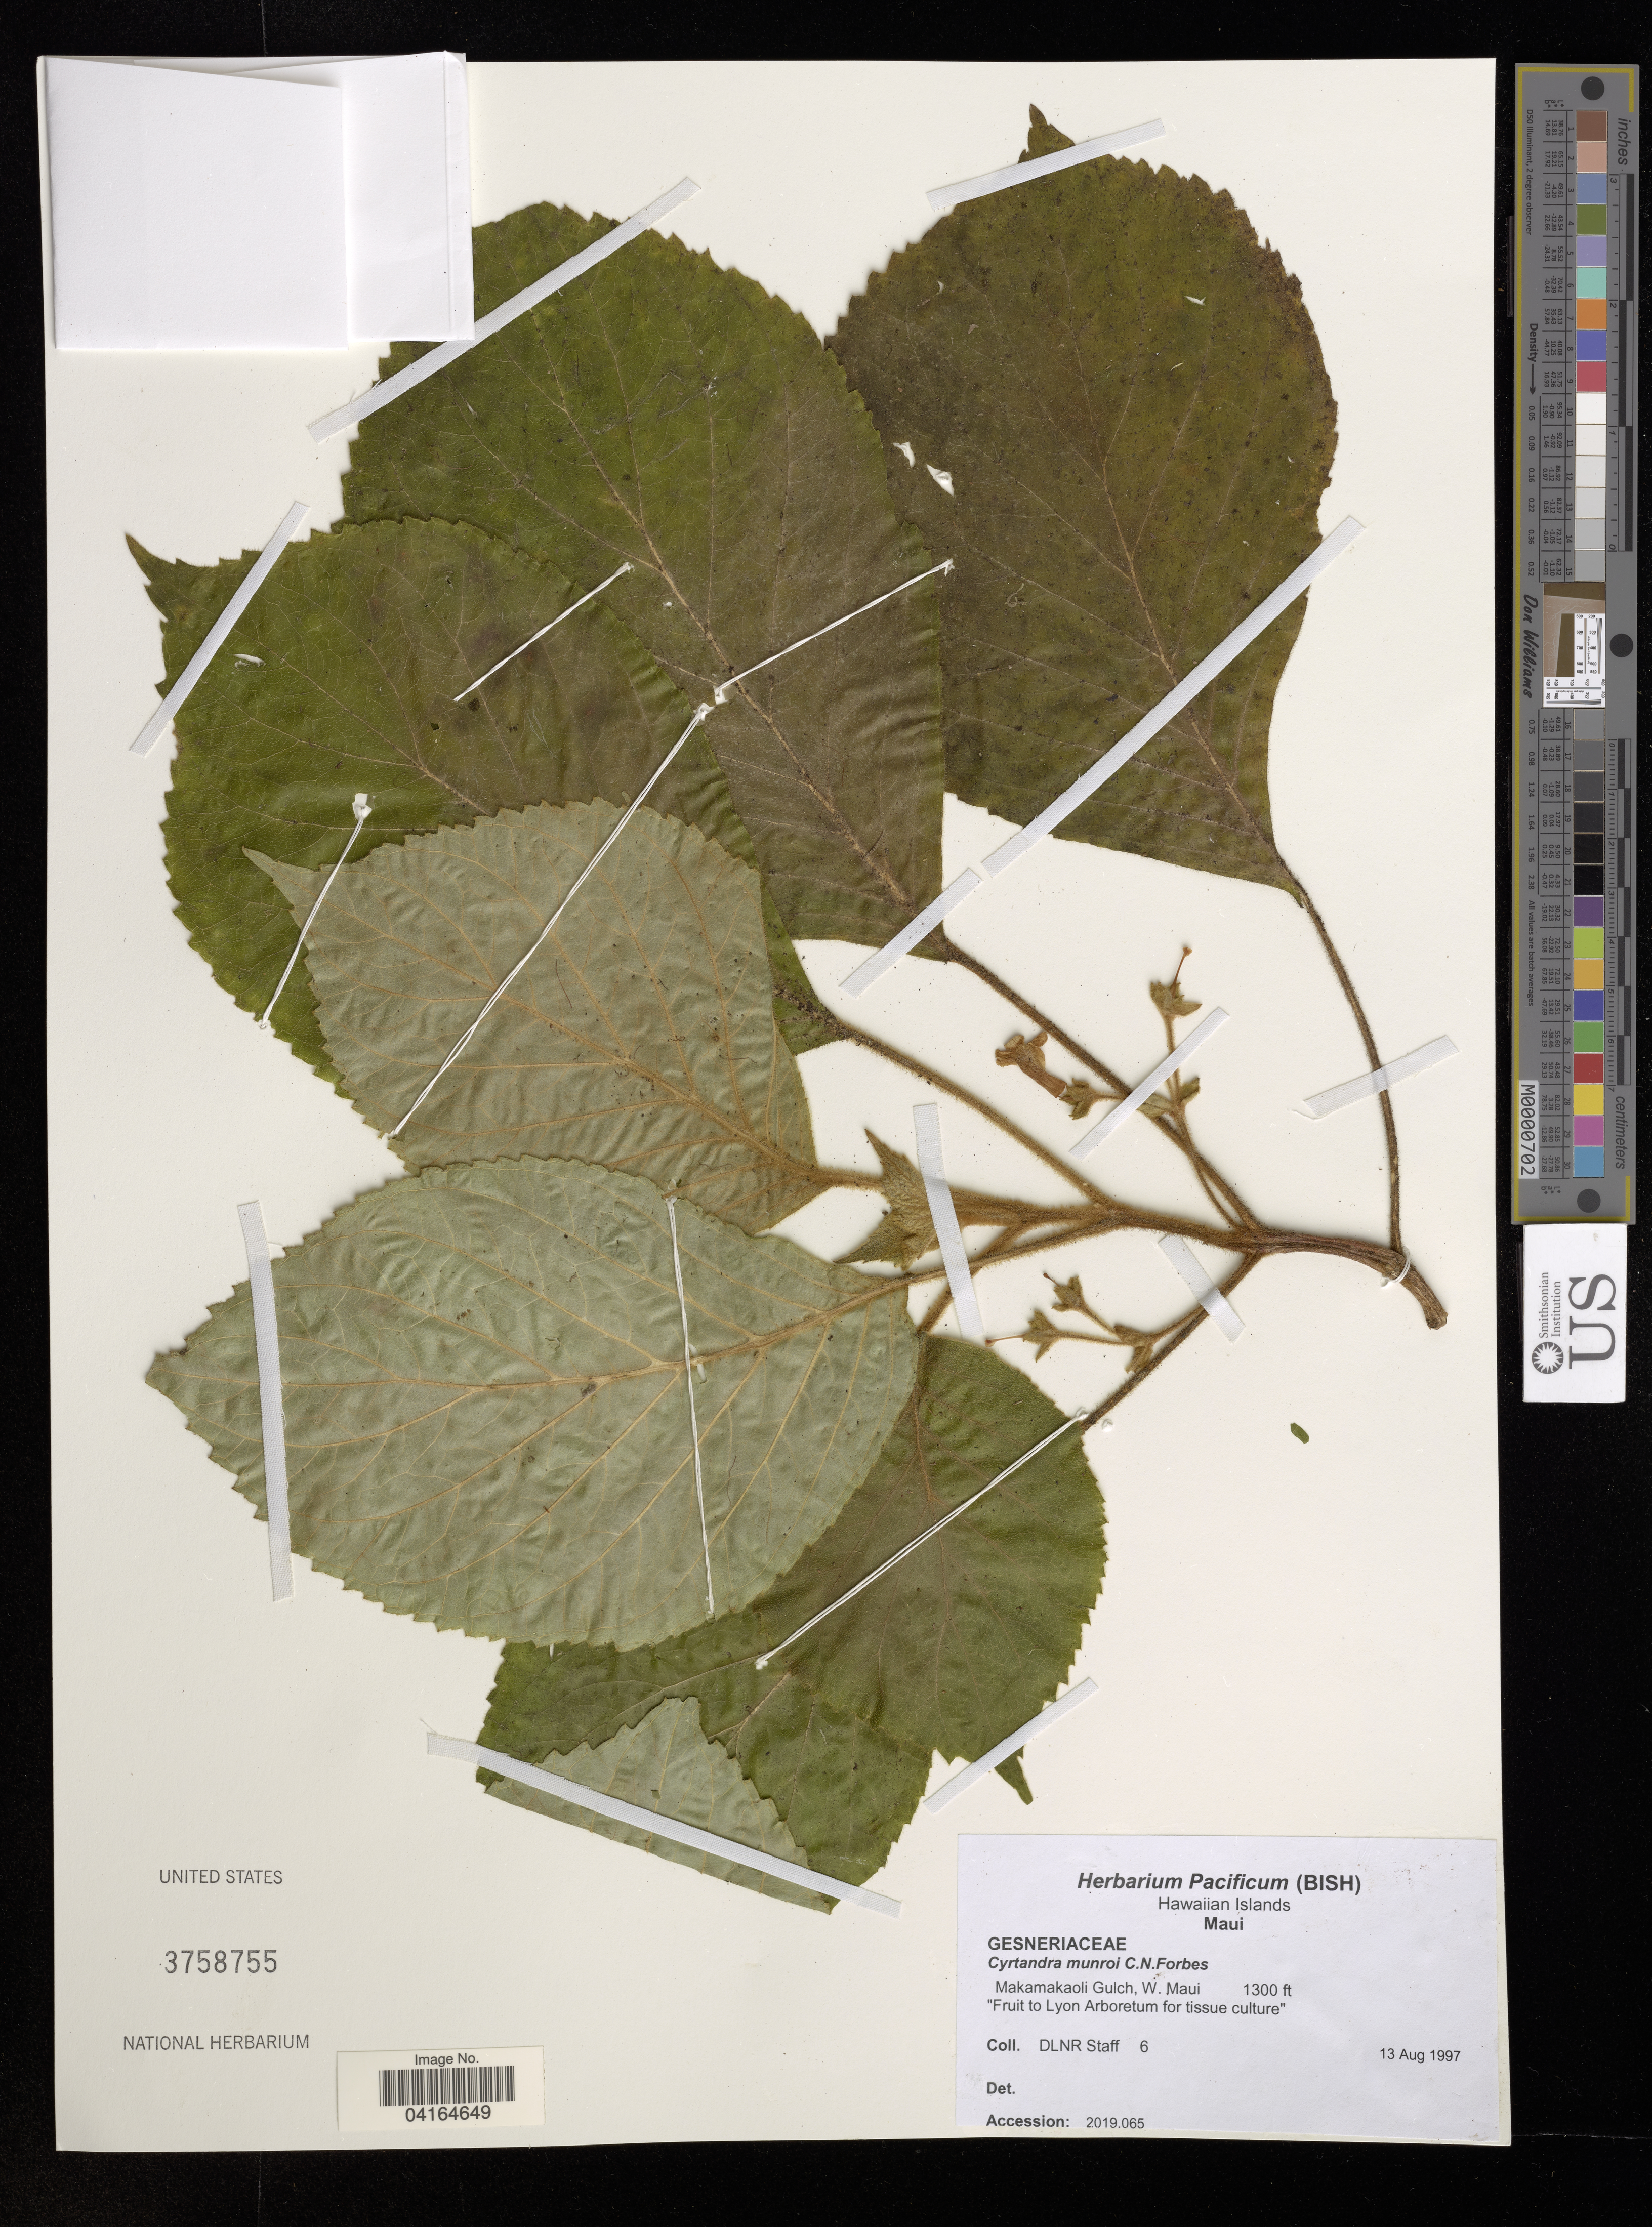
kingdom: Plantae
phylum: Tracheophyta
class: Magnoliopsida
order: Lamiales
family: Gesneriaceae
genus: Cyrtandra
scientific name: Cyrtandra munroi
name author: C.N. Forbes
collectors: D. DLNR staff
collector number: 6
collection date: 1997-08-13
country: United States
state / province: Hawaii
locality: Hawaiian Islands. Maui. Makamakaoli Gulch, W. Maui.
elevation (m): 396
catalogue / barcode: US 3758755